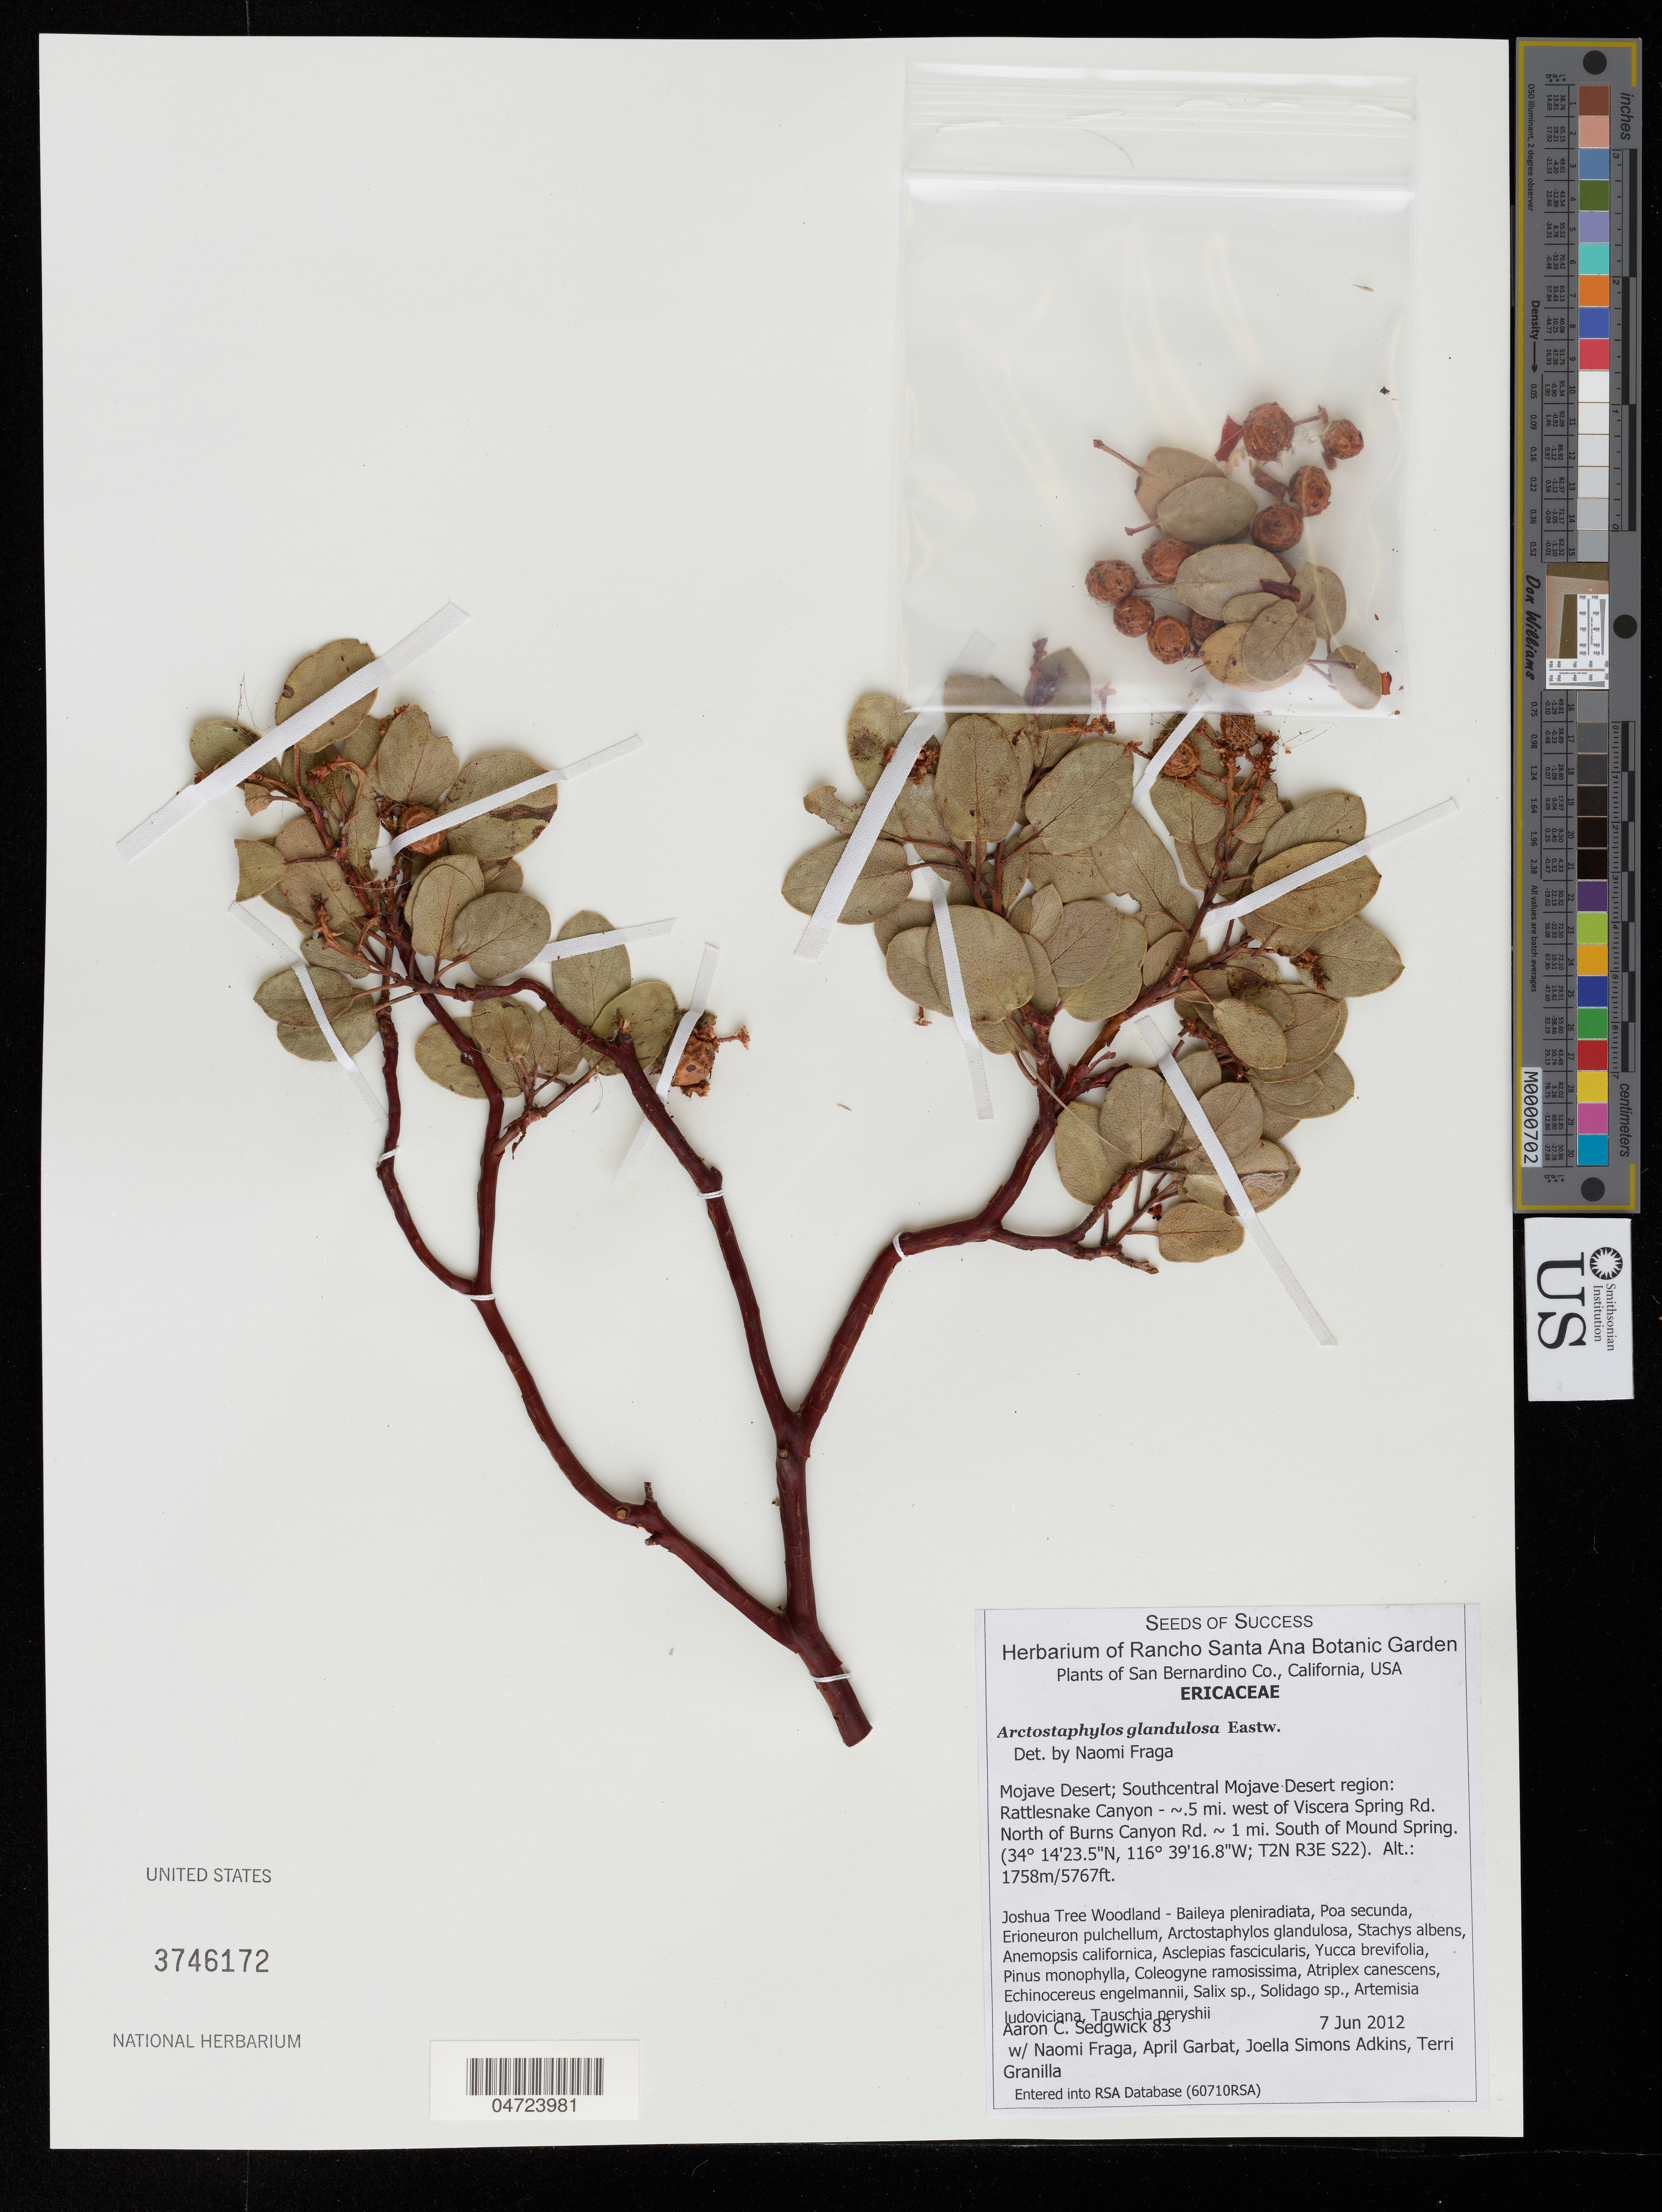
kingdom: Plantae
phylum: Tracheophyta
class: Magnoliopsida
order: Ericales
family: Ericaceae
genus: Arctostaphylos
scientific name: Arctostaphylos glandulosa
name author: Eastw.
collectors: A. Sedgwick, N. Fraga, A. Garbat, J. Simons-Adkins & T. Granilla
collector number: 83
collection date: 2012-06-07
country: United States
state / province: California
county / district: San Bernardino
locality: San Bernardino Co. Mojave Desert; Southcentral Mojave Desert region: Rattlesnake Canyon - ~.5 mi. west of Viscera Spring Rd. North of Burns Canyon Rd. ~ 1 mi. South of Mound Spring. (T2N R3E S22).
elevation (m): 1758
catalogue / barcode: US 3746172